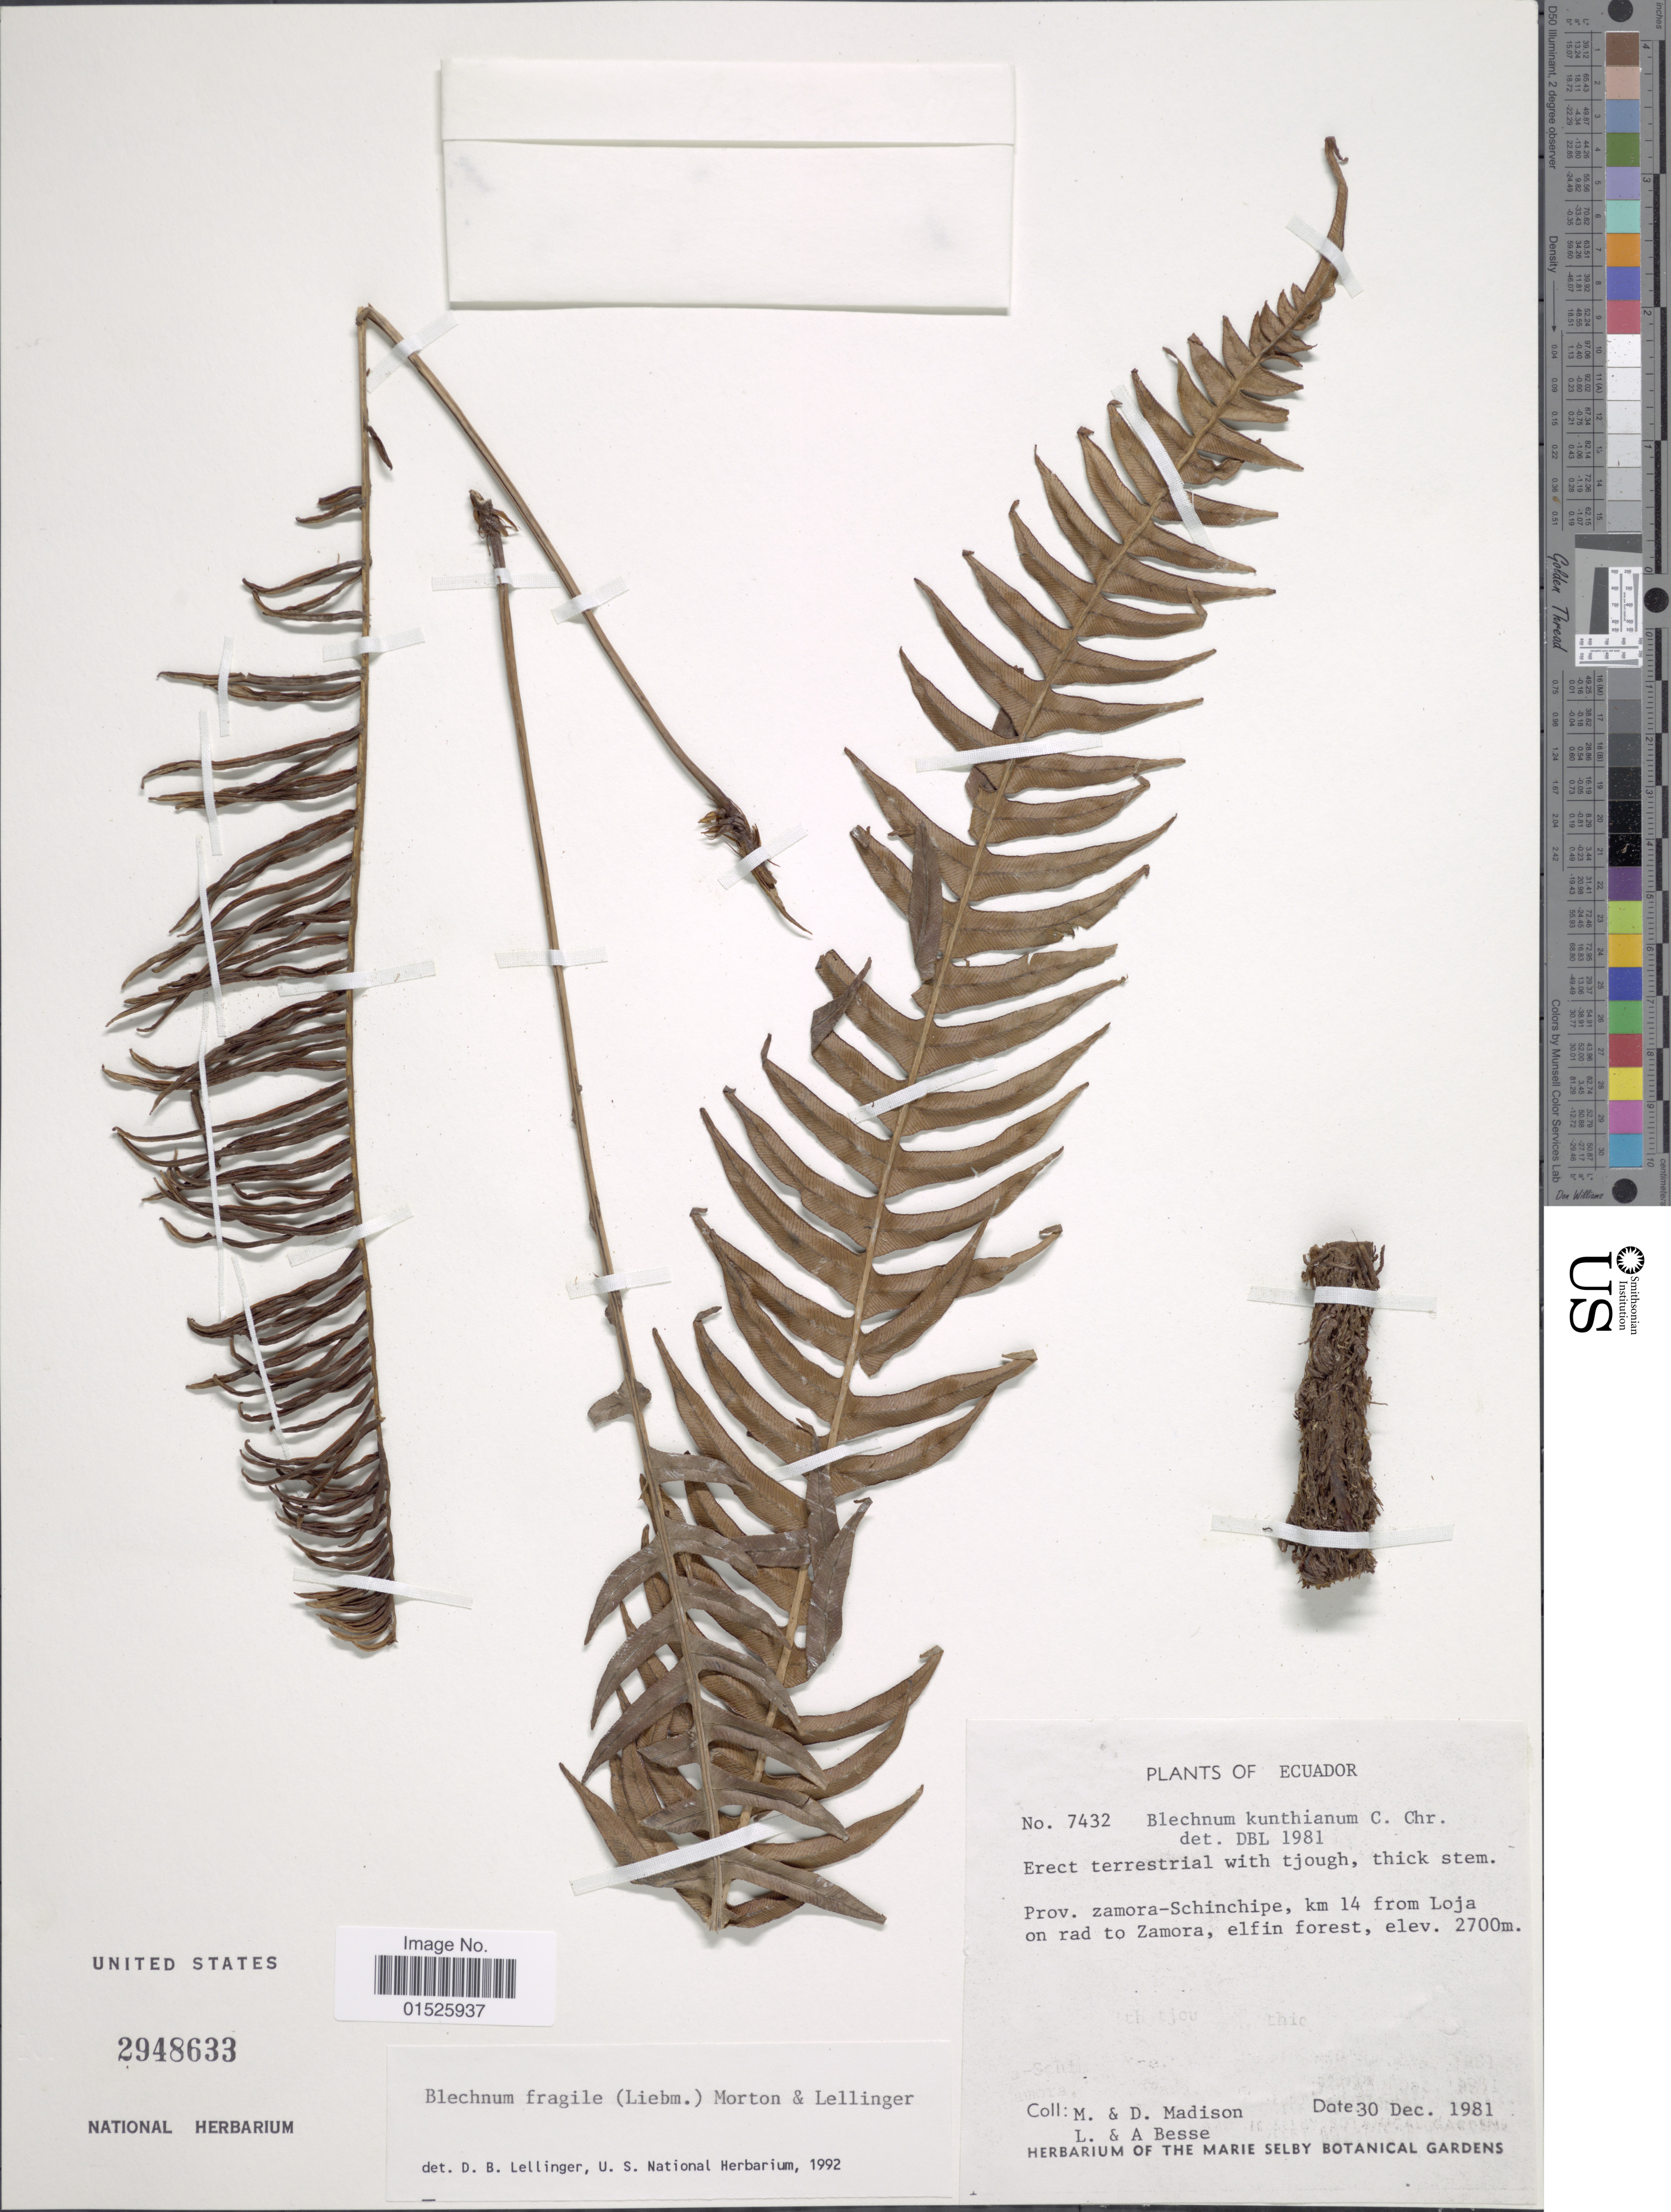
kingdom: Plantae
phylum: Tracheophyta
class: Polypodiopsida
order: Polypodiales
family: Blechnaceae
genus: Blechnum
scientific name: Blechnum fragile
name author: (Liebm.) C.V. Morton & Lellinger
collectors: M. T. Madison, D. Madison, L. Besse & A. Besse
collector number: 7432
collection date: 1981-12-30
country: Ecuador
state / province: Zamora-Chinchipe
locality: Prov. Zamora-Schinchipe. km 14 from Loja on road to Zamora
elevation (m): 2700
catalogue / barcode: US 2948633